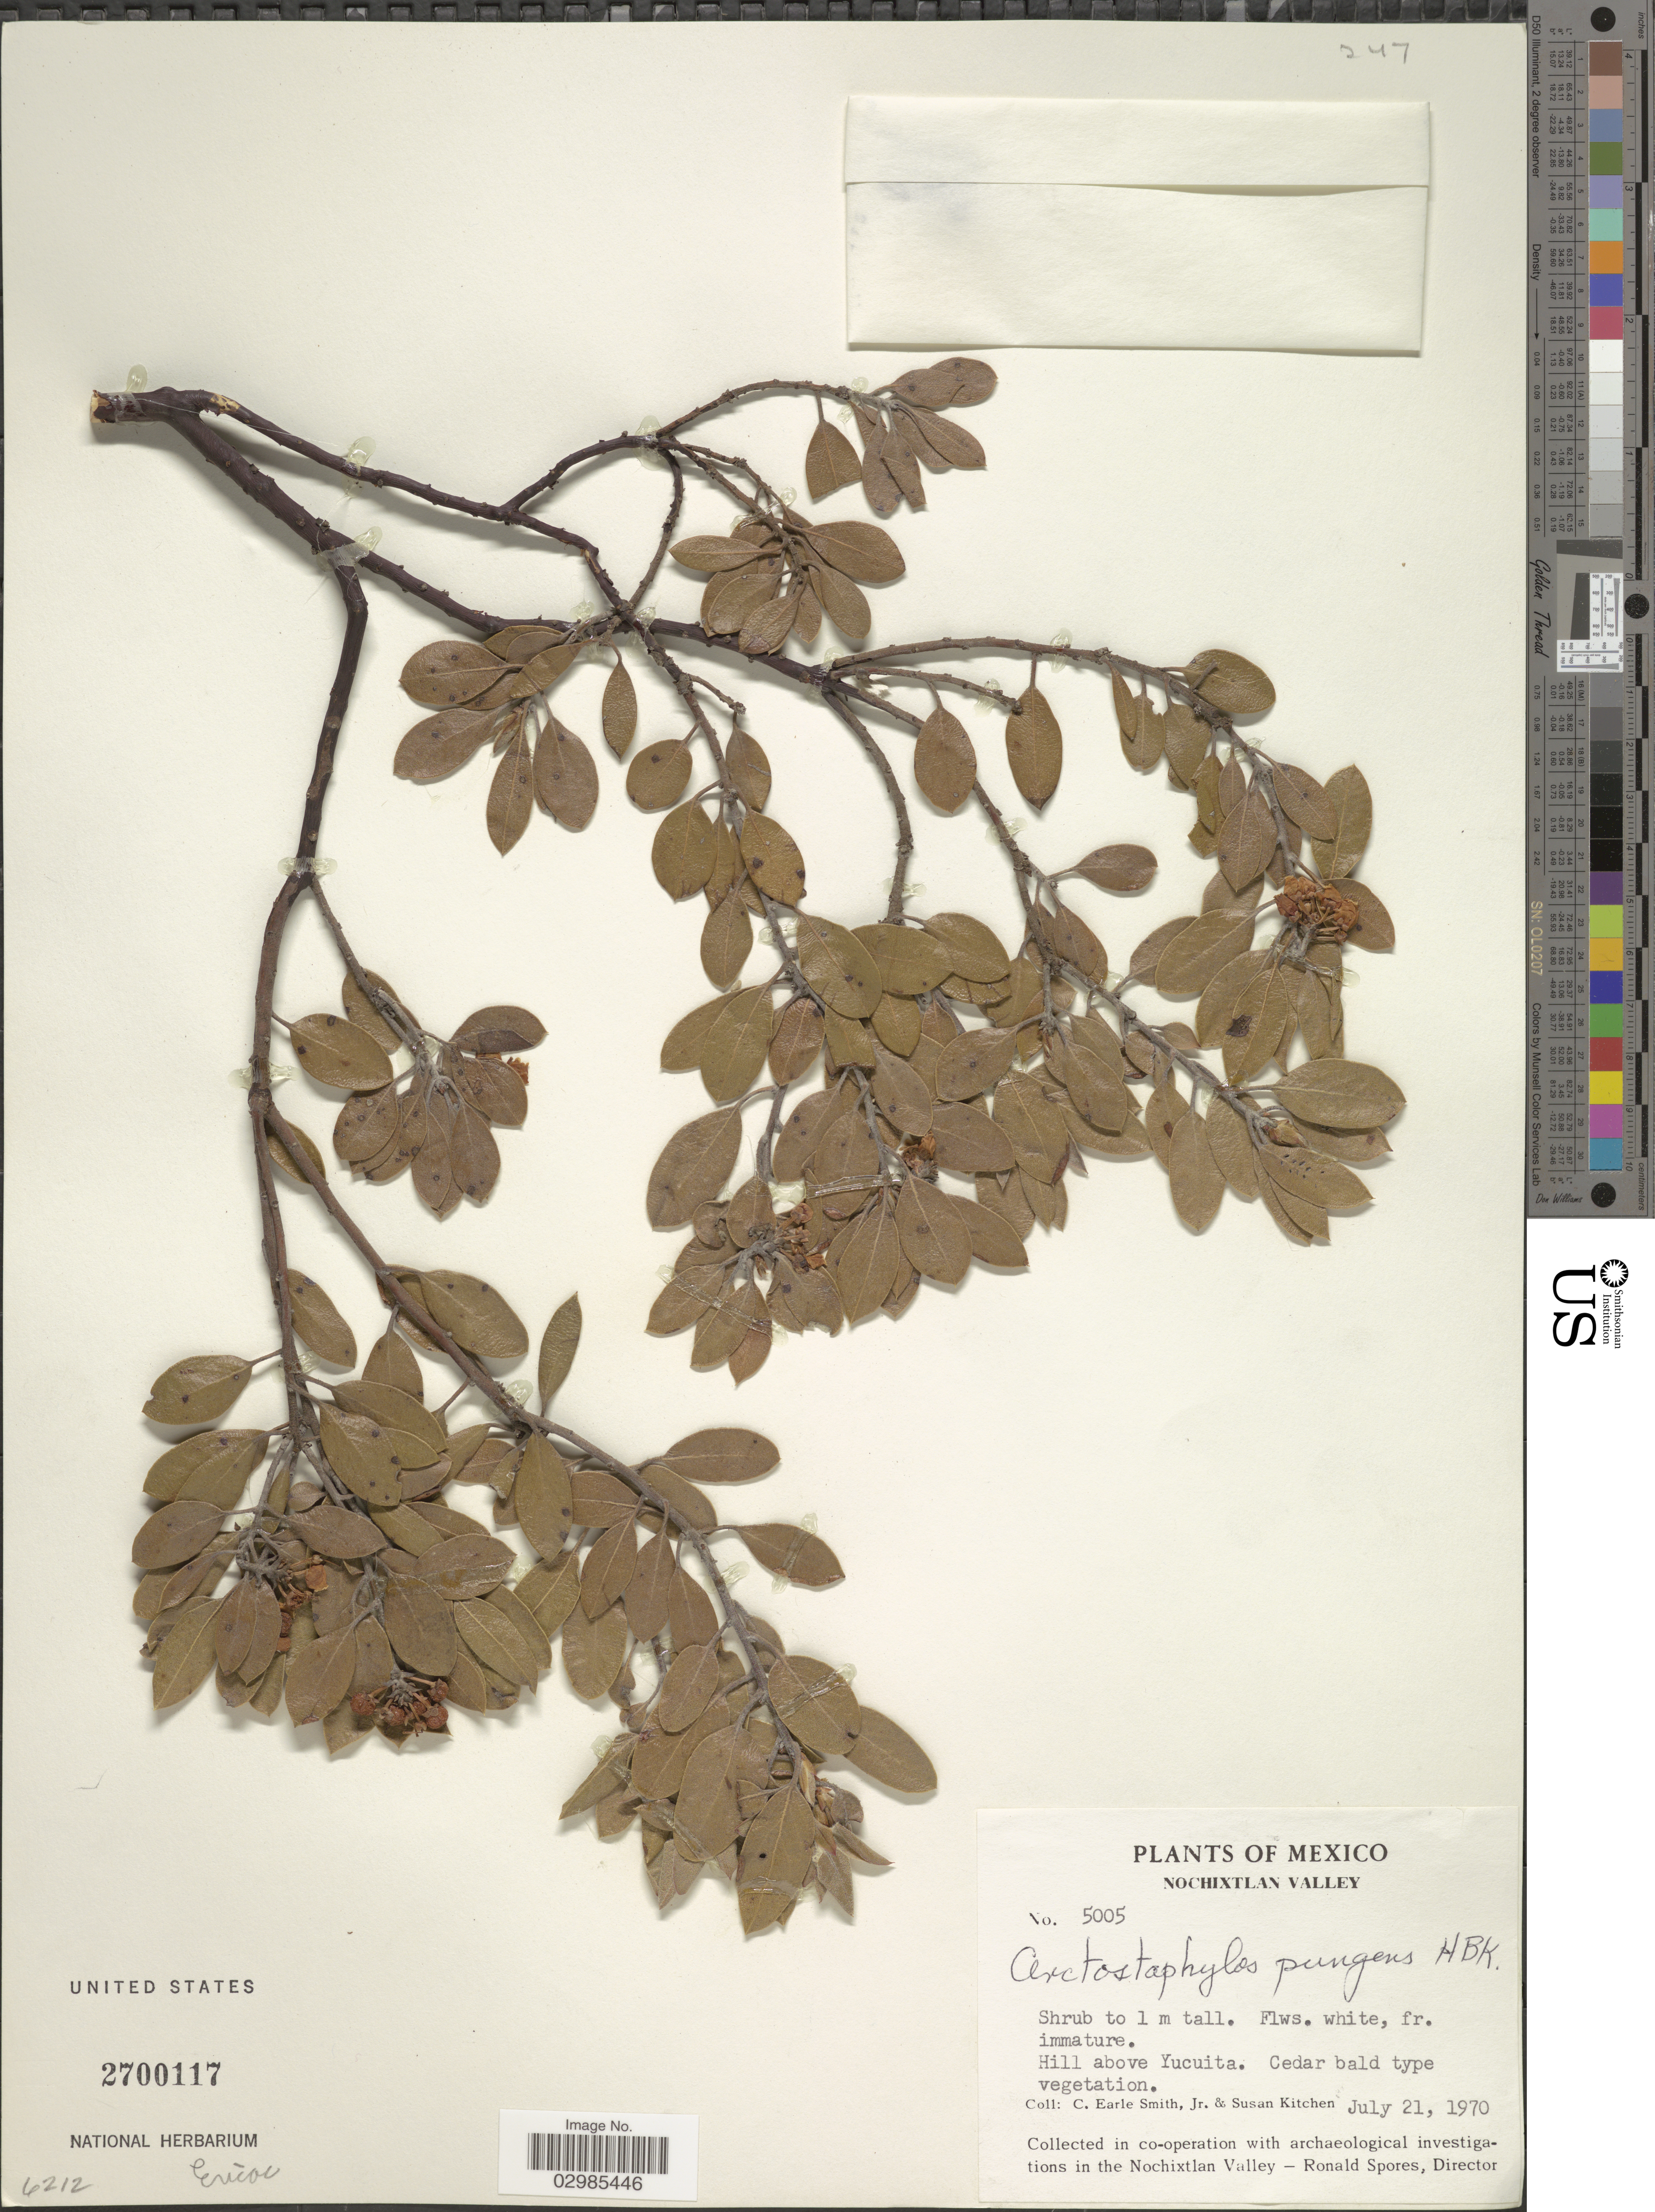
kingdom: Plantae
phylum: Tracheophyta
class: Magnoliopsida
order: Ericales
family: Ericaceae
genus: Arctostaphylos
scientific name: Arctostaphylos pungens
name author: Kunth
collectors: C. E. Smith Jr. & S. Kitchen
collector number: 5005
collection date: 1970-07-21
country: Mexico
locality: Nochixtlan Valley, Hill above Yucuita.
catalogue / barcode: US 2700117